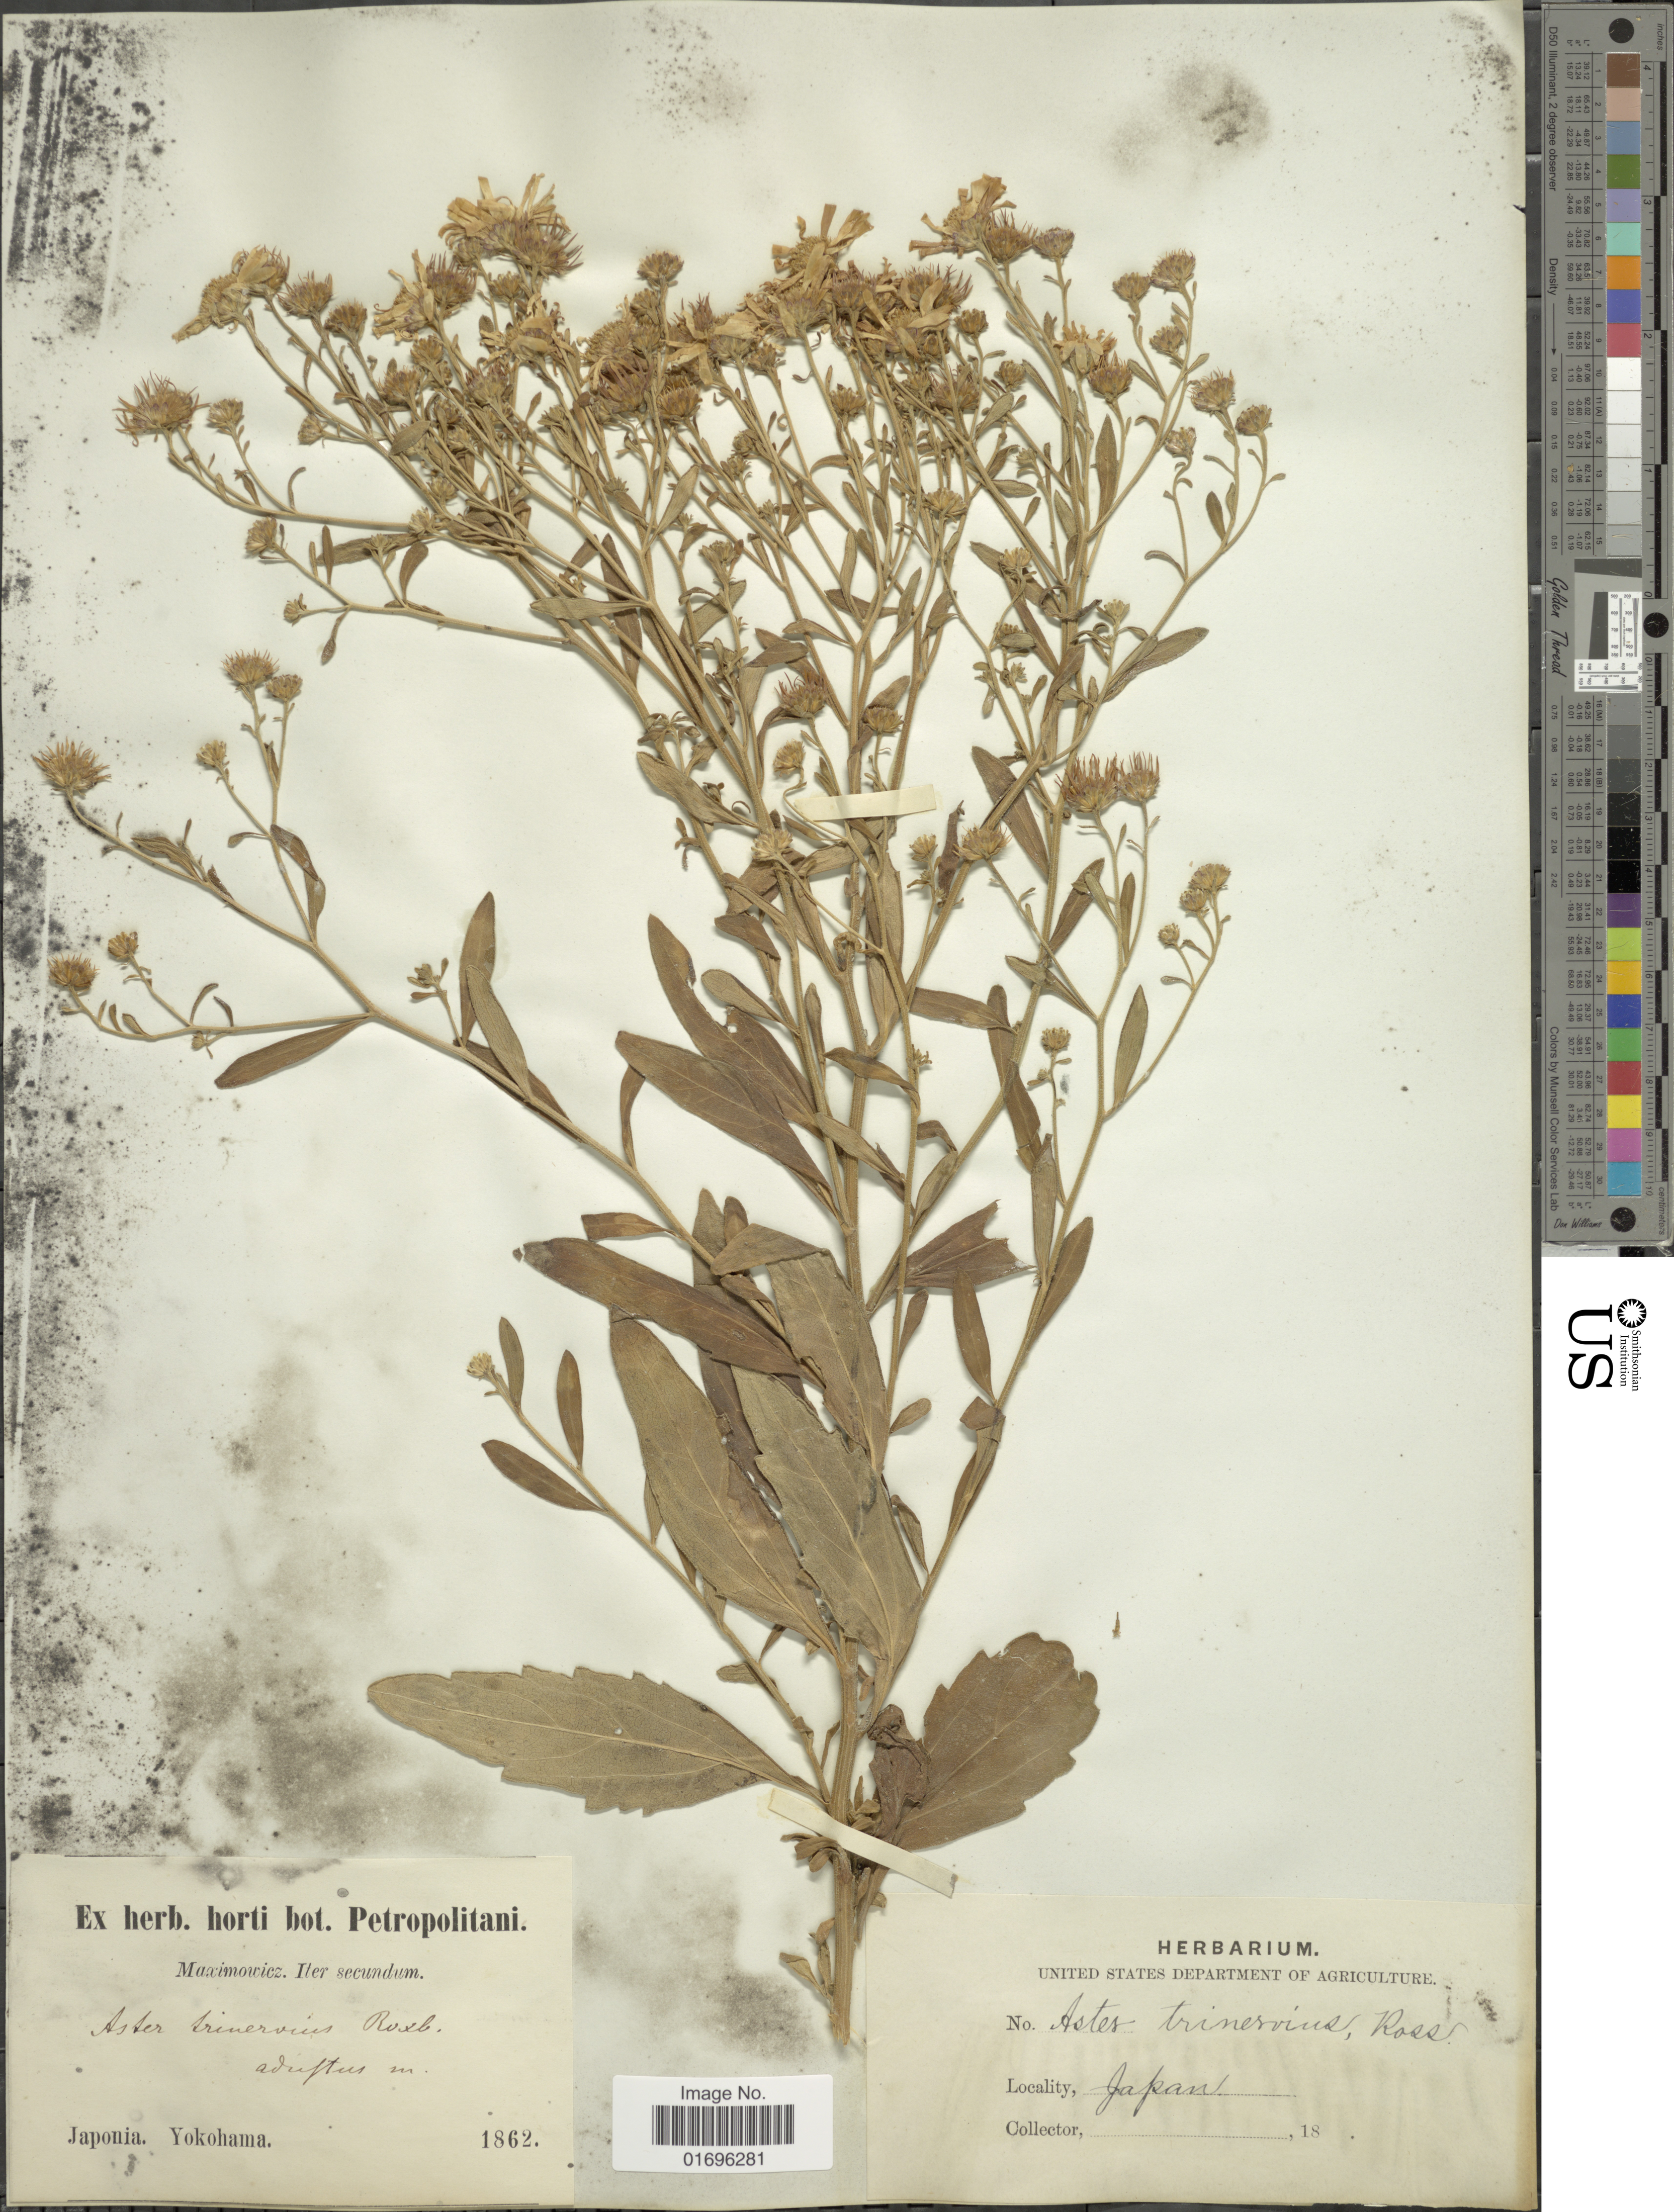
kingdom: Plantae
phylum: Tracheophyta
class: Magnoliopsida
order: Asterales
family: Asteraceae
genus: Aster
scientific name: Aster ageratoides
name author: Turcz.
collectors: Maximowicz, --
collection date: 1862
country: Japan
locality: Japonia. Yokohama